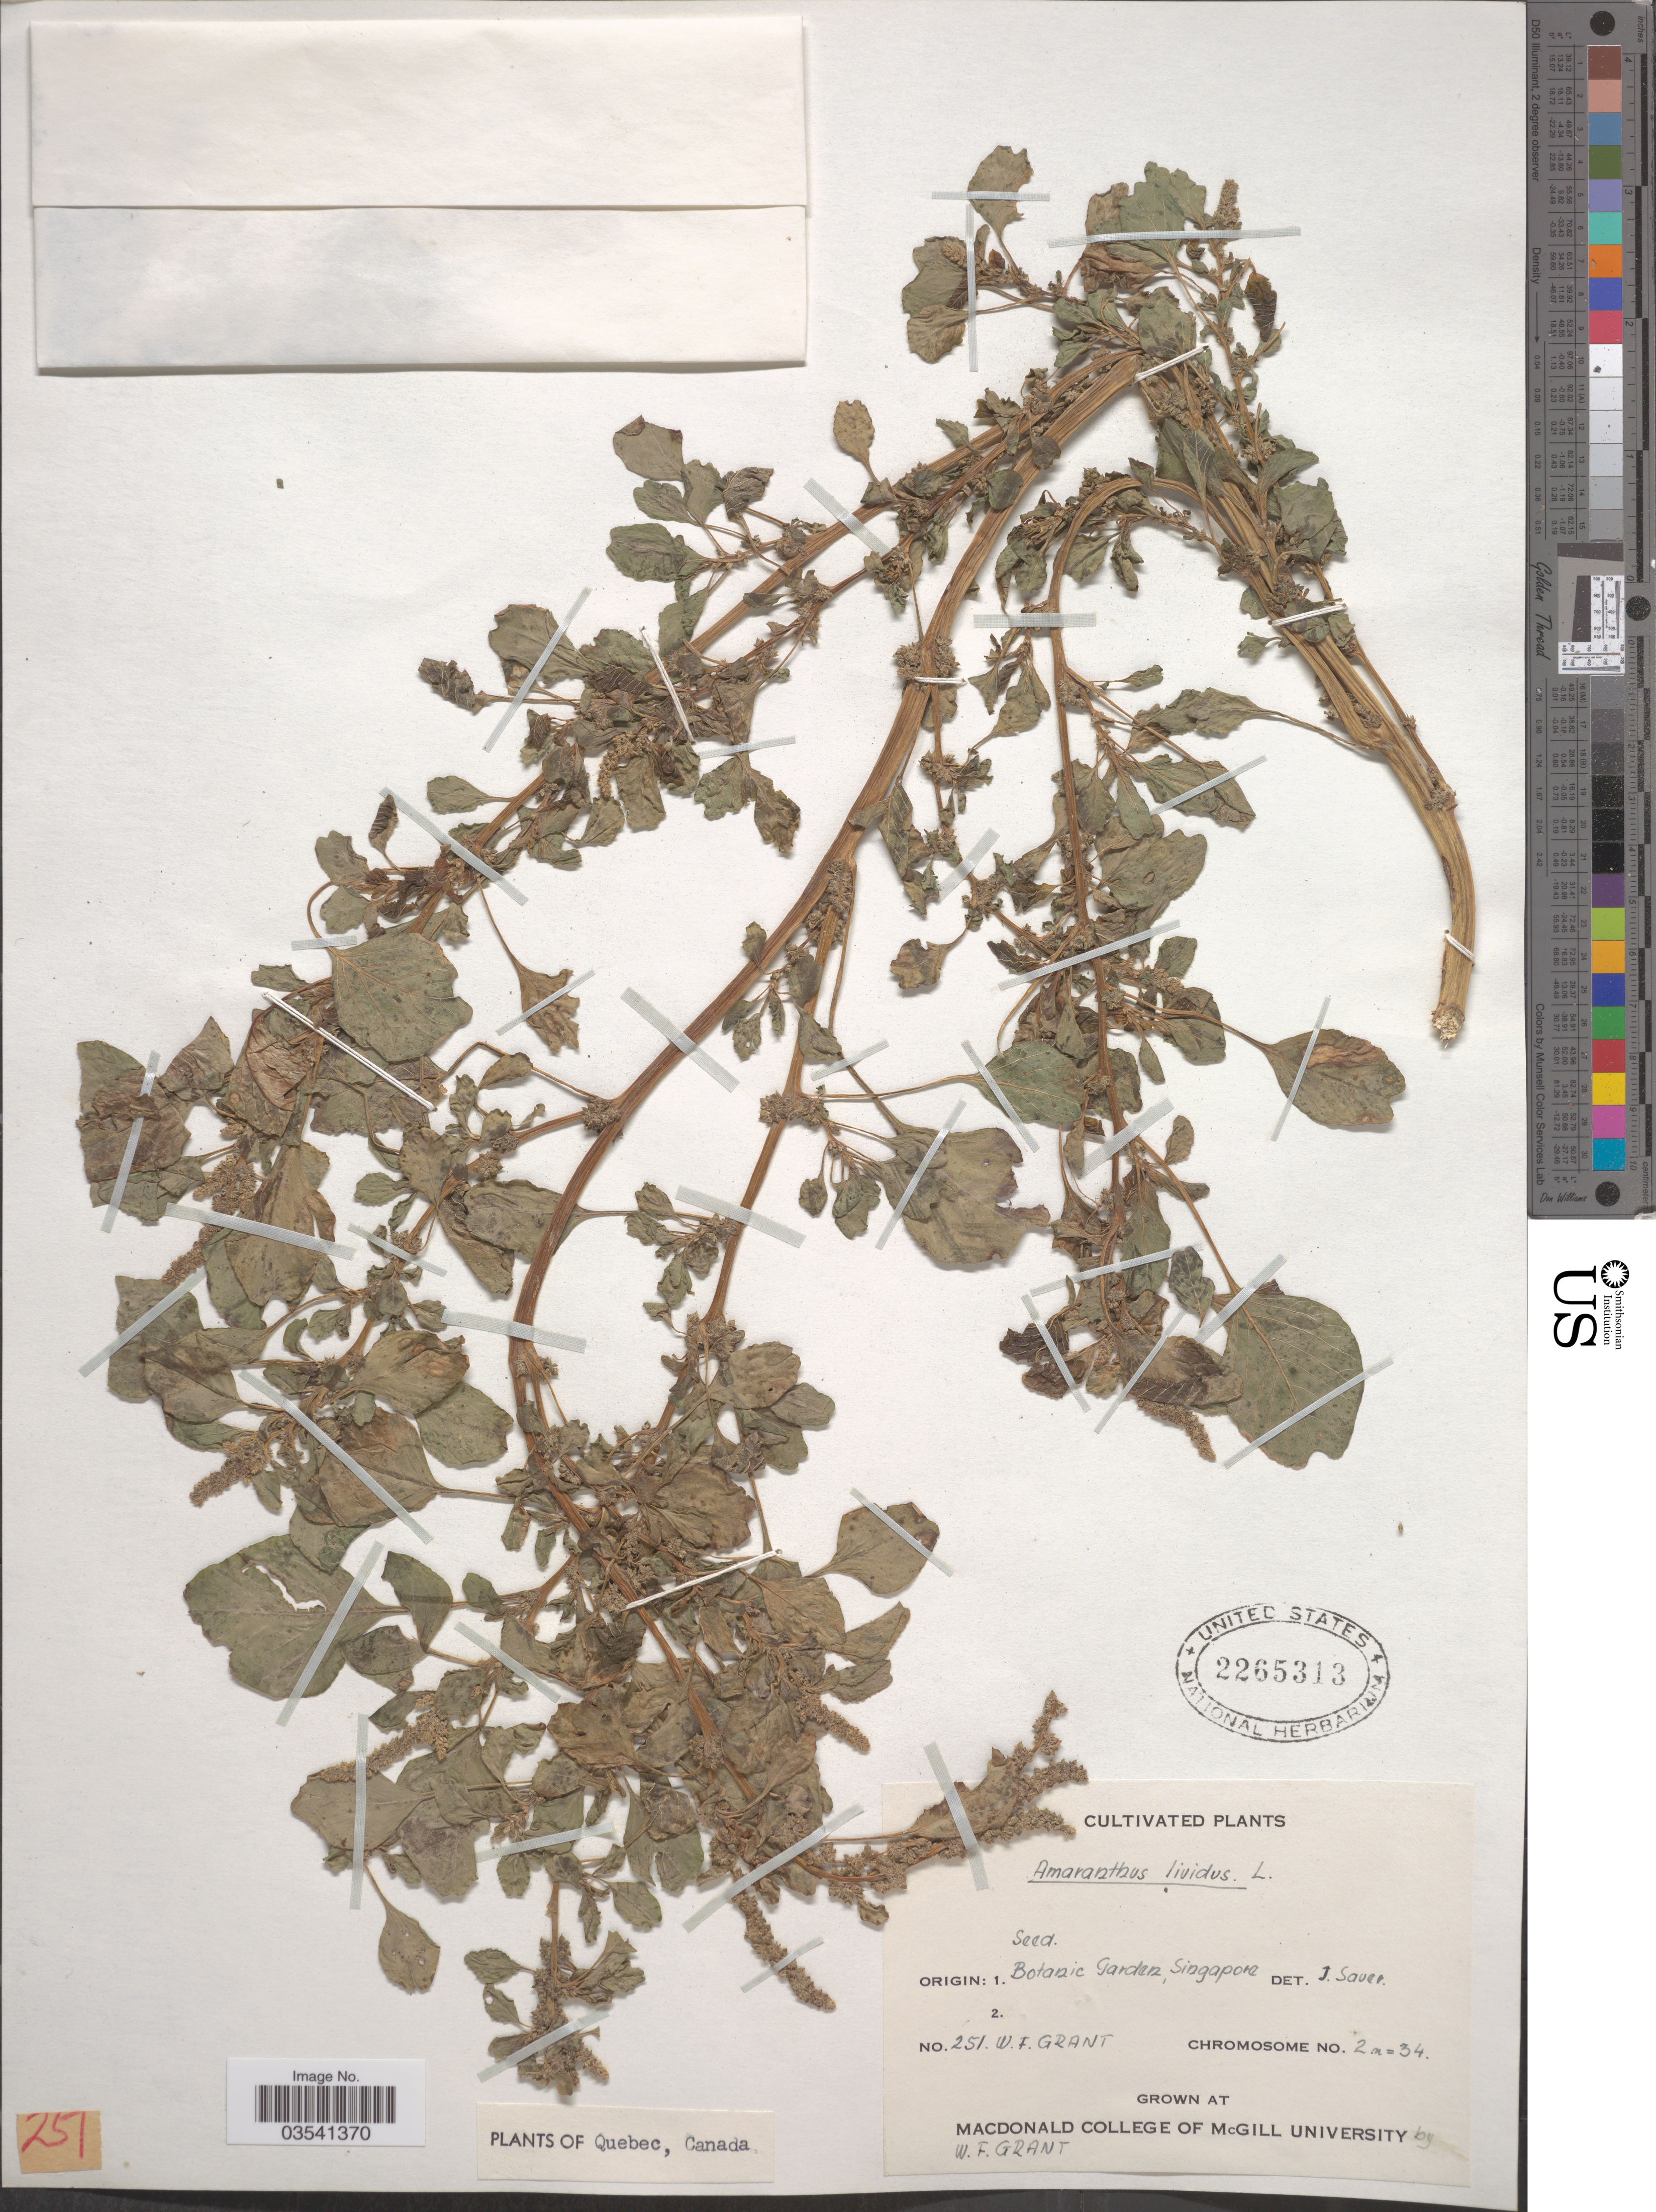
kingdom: Plantae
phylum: Tracheophyta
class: Magnoliopsida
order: Caryophyllales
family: Amaranthaceae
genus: Amaranthus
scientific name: Amaranthus lividus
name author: L.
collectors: W. Grant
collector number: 251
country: Canada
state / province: Quebec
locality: Grown at MacDonald College of McGill University.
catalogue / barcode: US 2265313